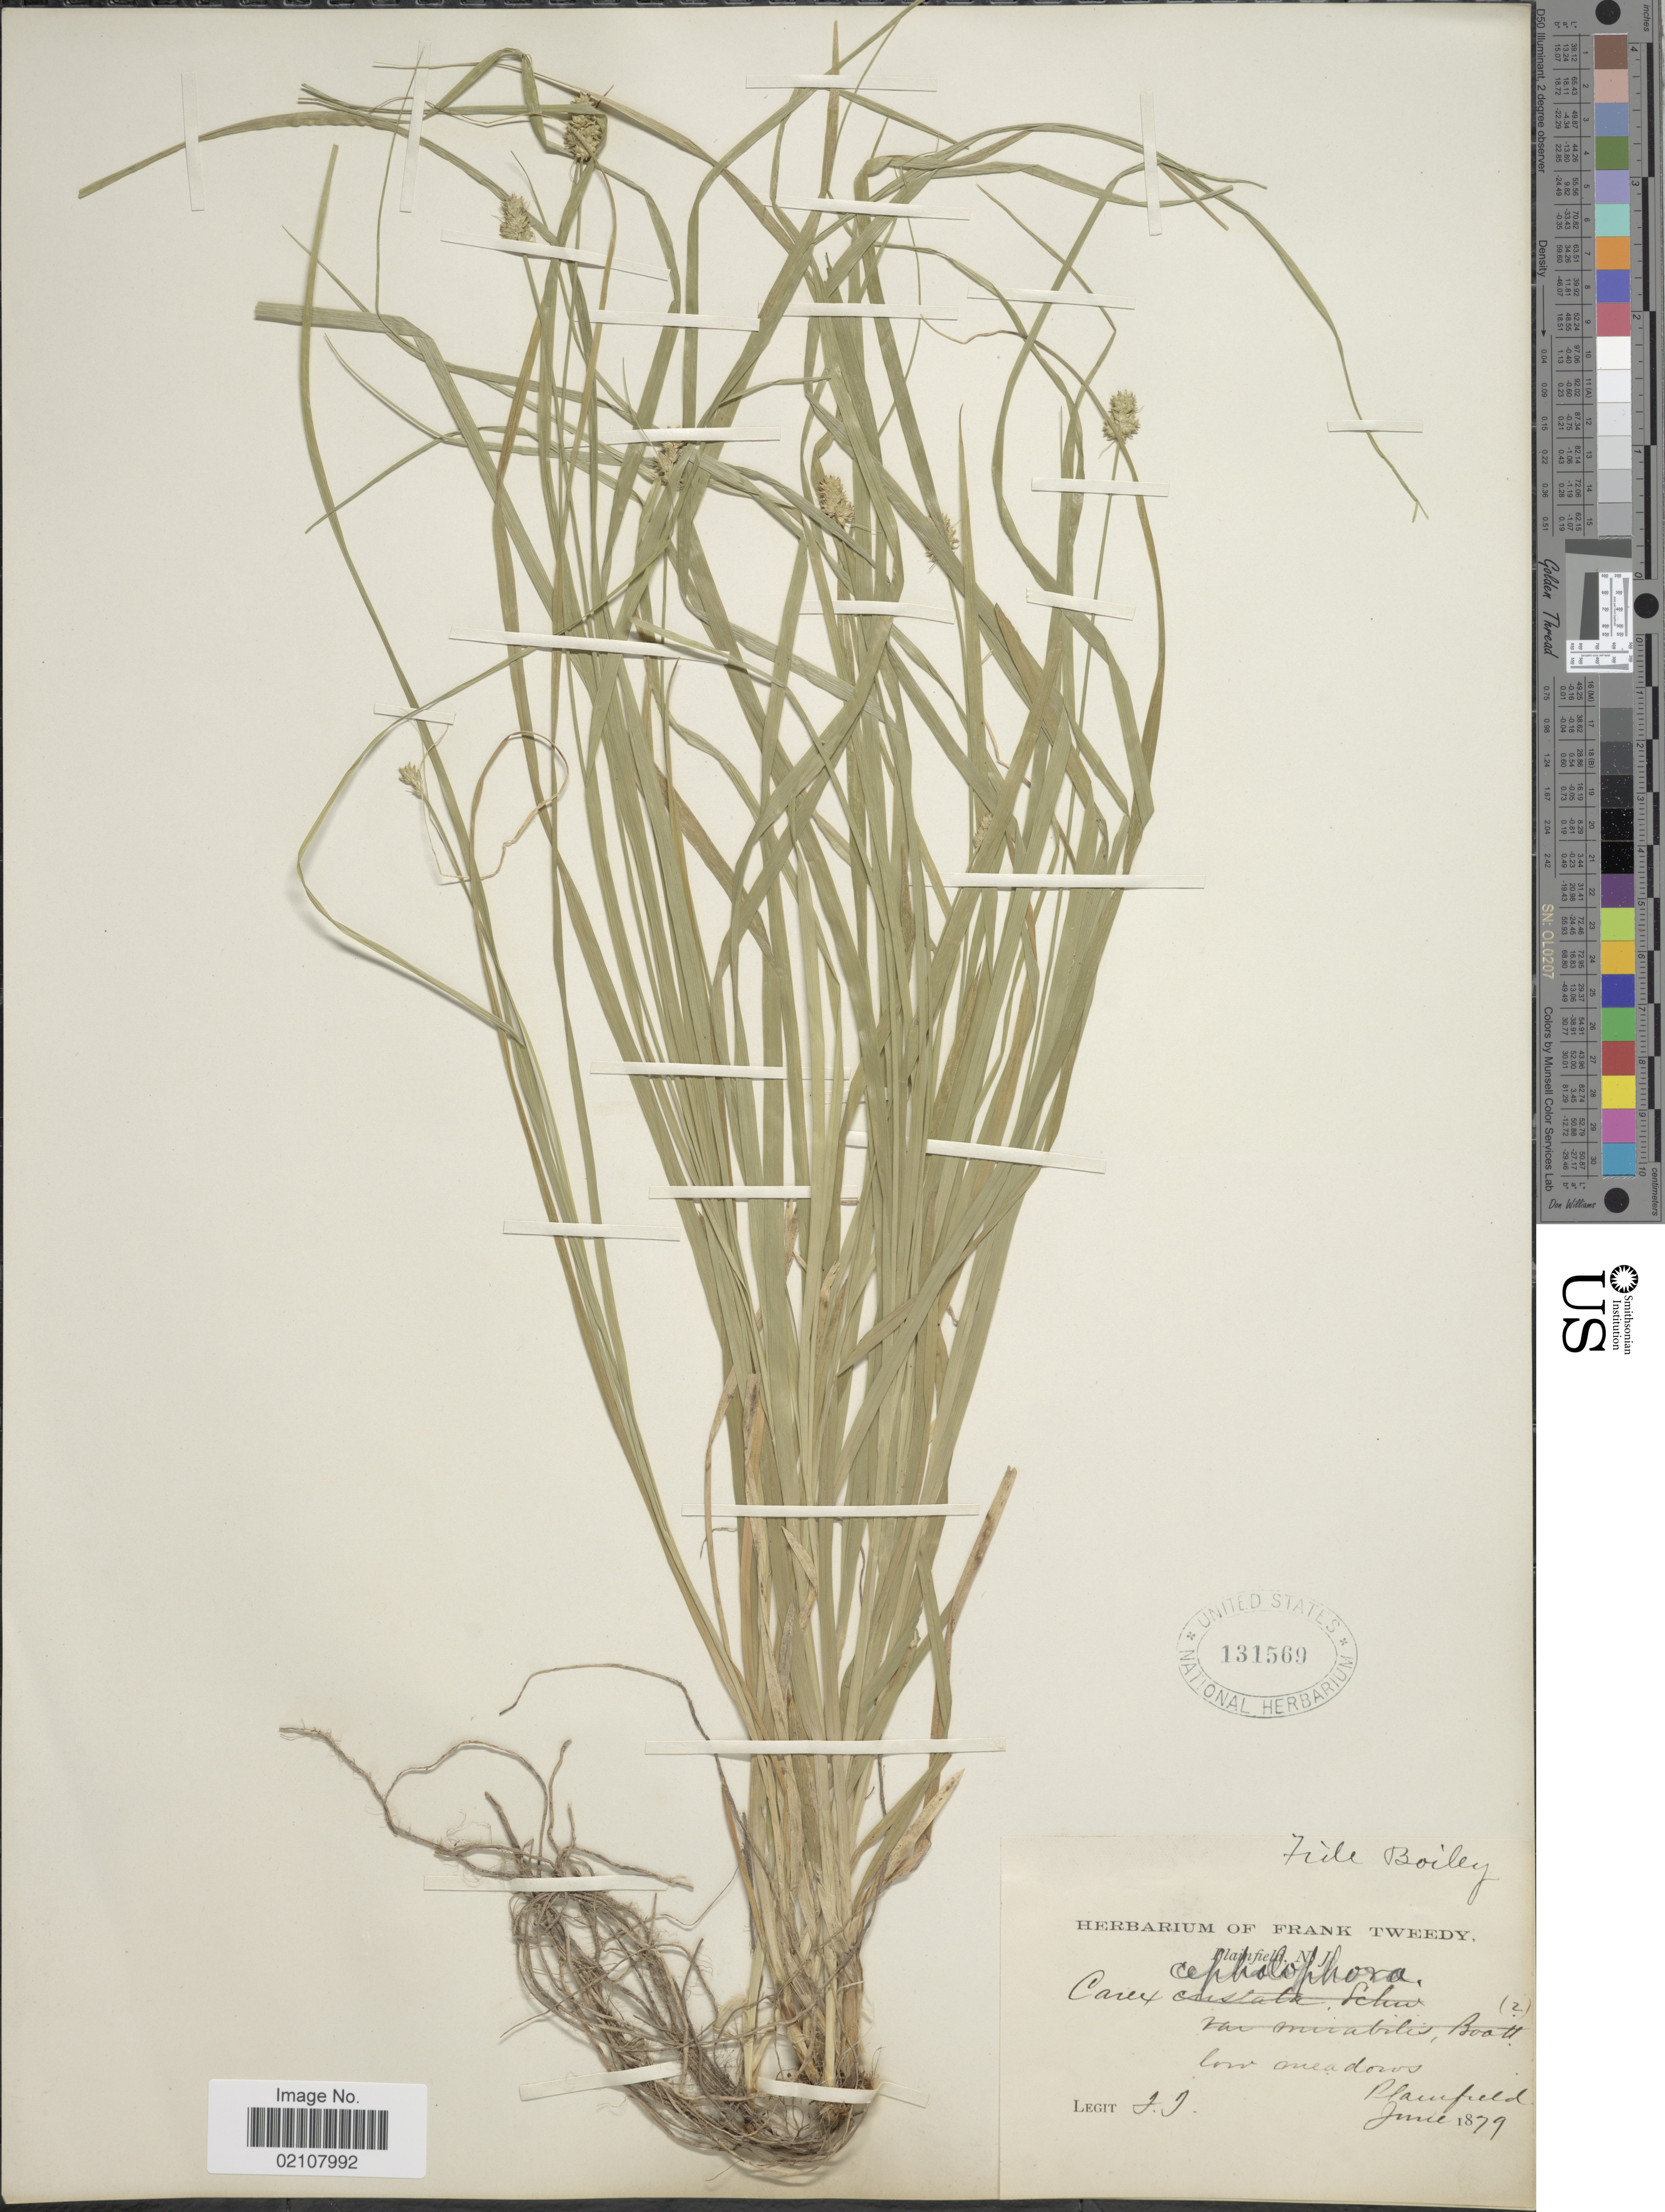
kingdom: Plantae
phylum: Tracheophyta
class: Liliopsida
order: Poales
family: Cyperaceae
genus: Carex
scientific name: Carex cephalophora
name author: Muhl. ex Willd.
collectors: F. Tweedy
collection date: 1879-06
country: United States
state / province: New Jersey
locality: Low meadows, Plainfield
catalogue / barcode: US 131569